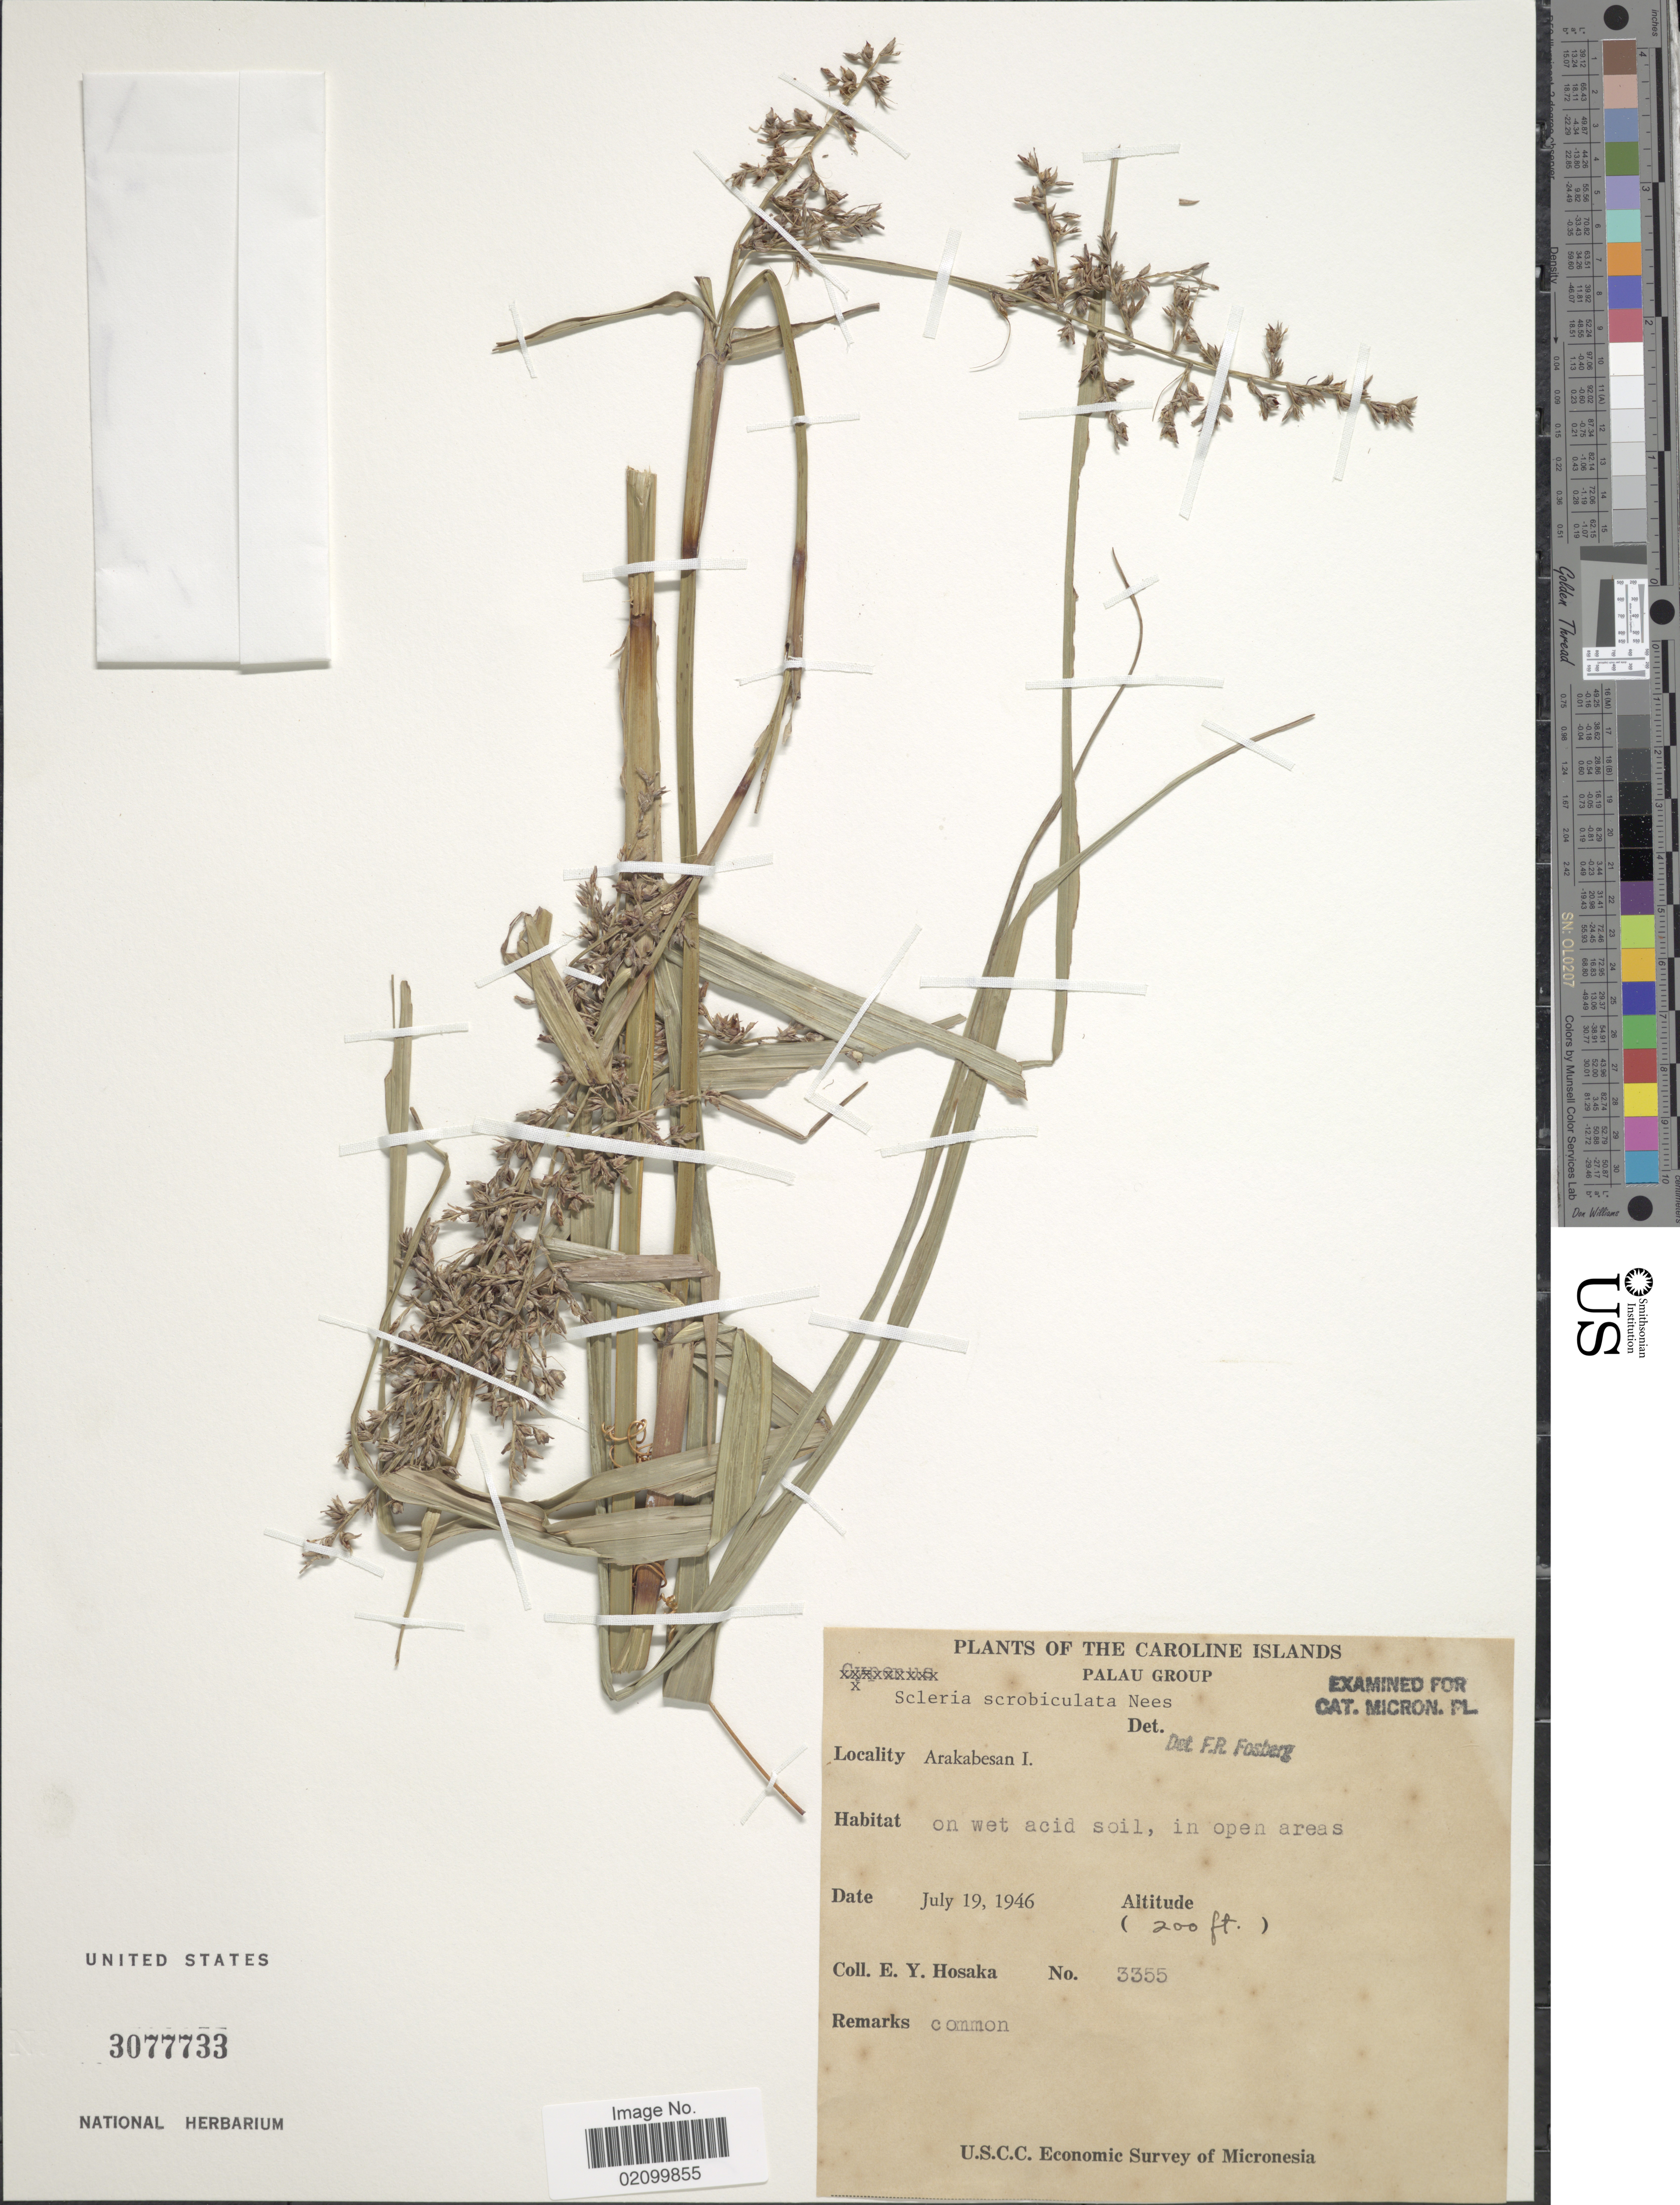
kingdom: Plantae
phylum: Tracheophyta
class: Liliopsida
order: Poales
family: Cyperaceae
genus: Scleria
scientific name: Scleria scrobiculata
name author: Nees & Meyen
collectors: E. Y. Hosaka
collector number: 3355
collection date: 1946-07-19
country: Palau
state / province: Koror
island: Ngerekebesang [Arakabesan]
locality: Caroline Islands, Palau Group. Arakabesan I.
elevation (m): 61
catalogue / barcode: US 3077733